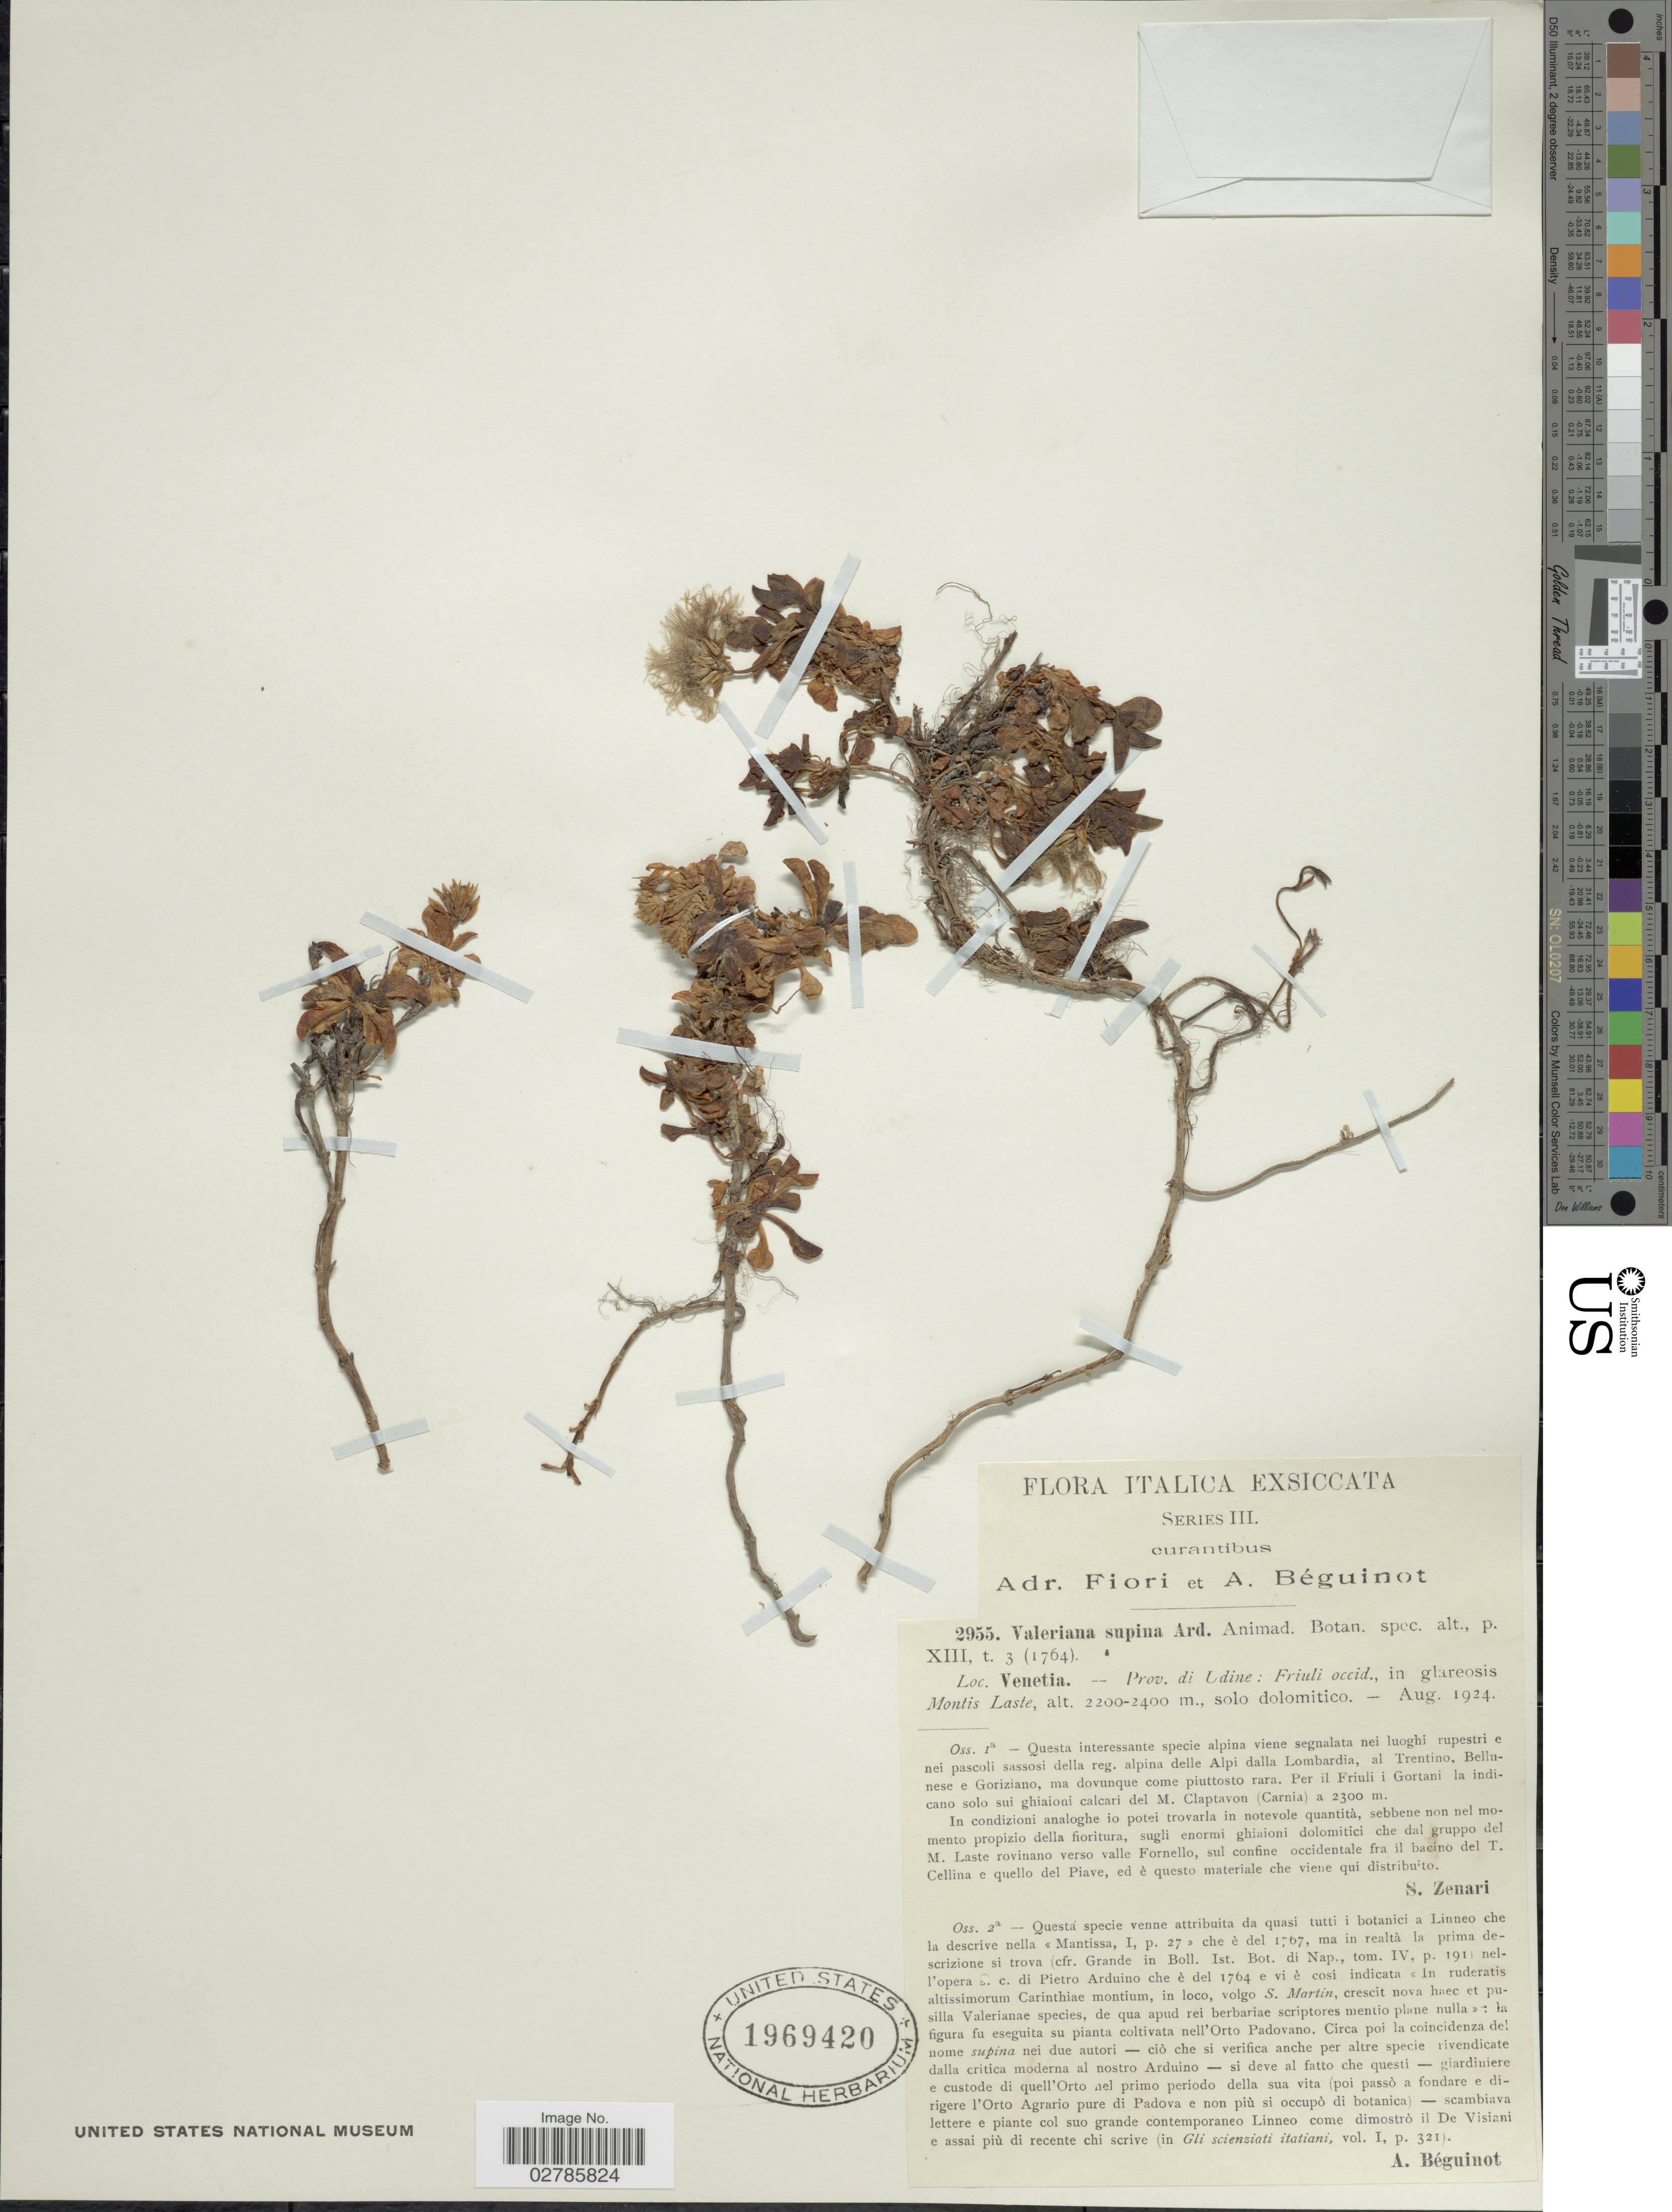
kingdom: Plantae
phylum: Tracheophyta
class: Magnoliopsida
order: Dipsacales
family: Caprifoliaceae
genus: Valeriana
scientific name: Valeriana supina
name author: Ard.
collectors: S. Zenari & A. Béguinot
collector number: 2955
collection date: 1924-08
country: Italy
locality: Italica. Venetia. - Prov. di Udine: Friuli occid., in glareosis Montis Laste.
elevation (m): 2200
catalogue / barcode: US 1969420